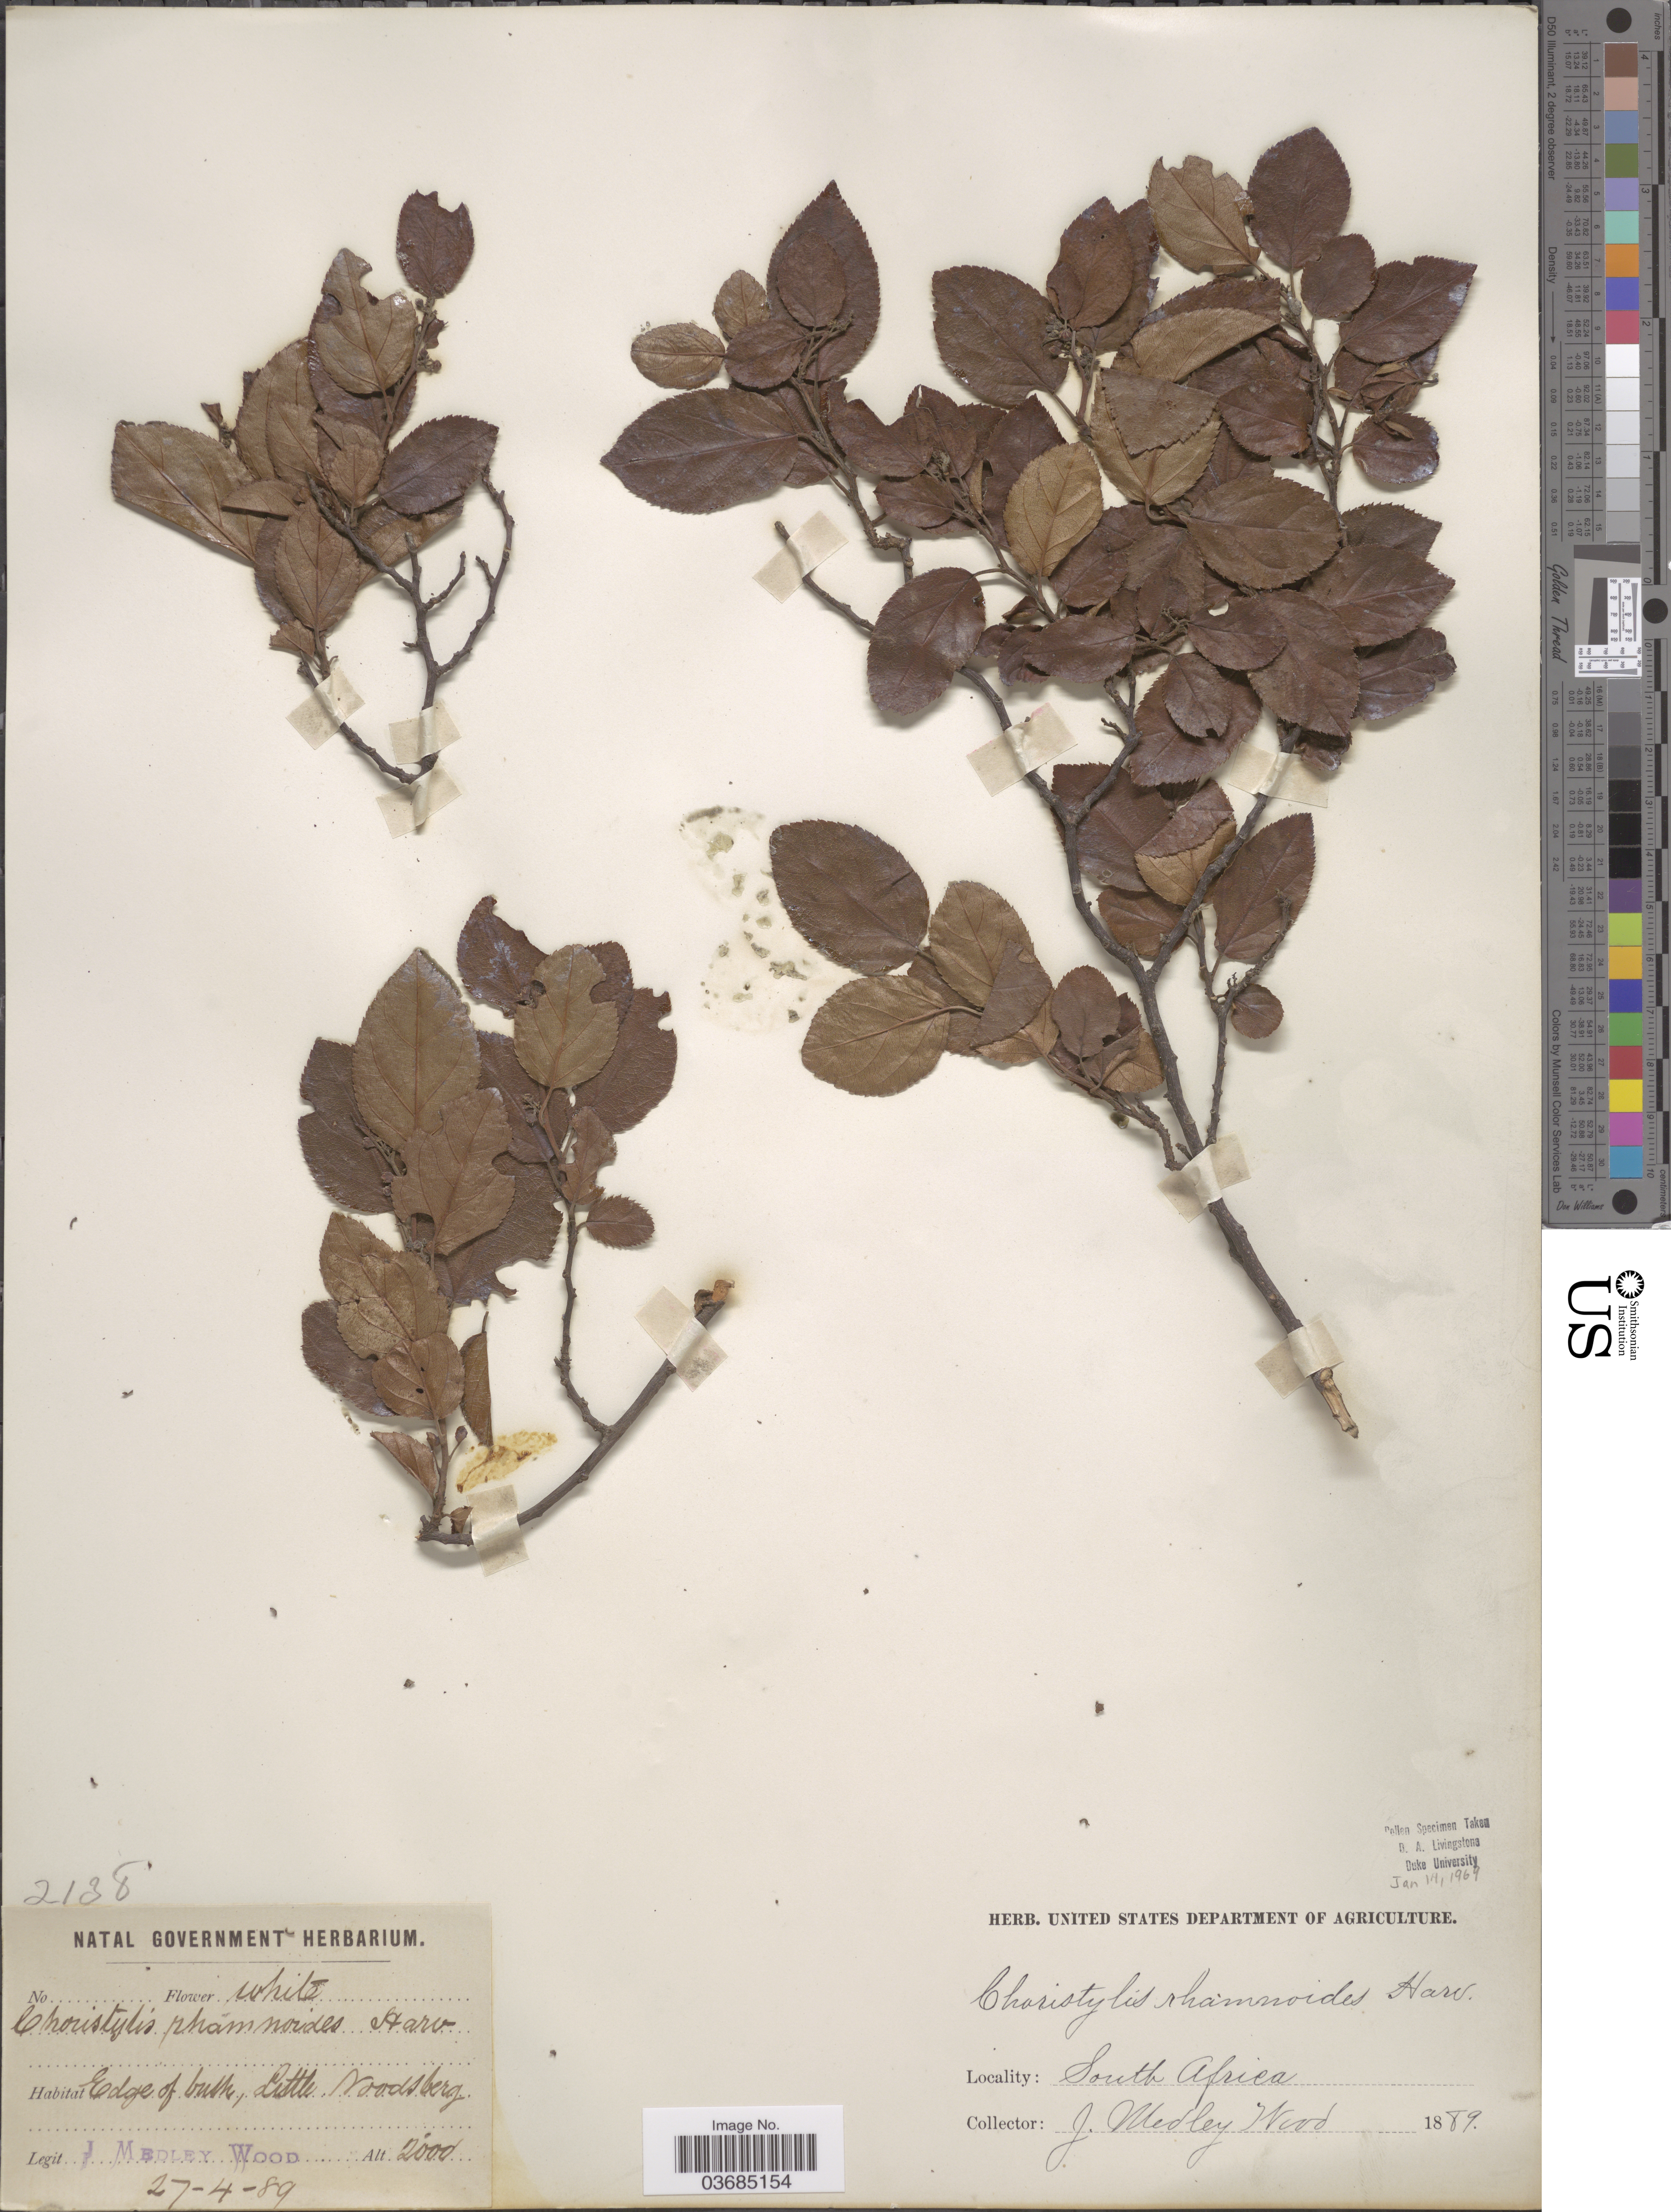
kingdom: Plantae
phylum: Tracheophyta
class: Magnoliopsida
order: Saxifragales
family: Iteaceae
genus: Itea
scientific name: Itea rhamnoides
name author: (Harv.) Kubitzki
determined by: Strong, Mark T., (BOT), Smithsonian Institution - National Museum of Natural History (UNITED STATES)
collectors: J. M. Wood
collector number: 2138?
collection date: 1889-04-27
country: South Africa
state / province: KwaZulu-Natal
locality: Natal. Edge of bulk, Little Noodsberg.